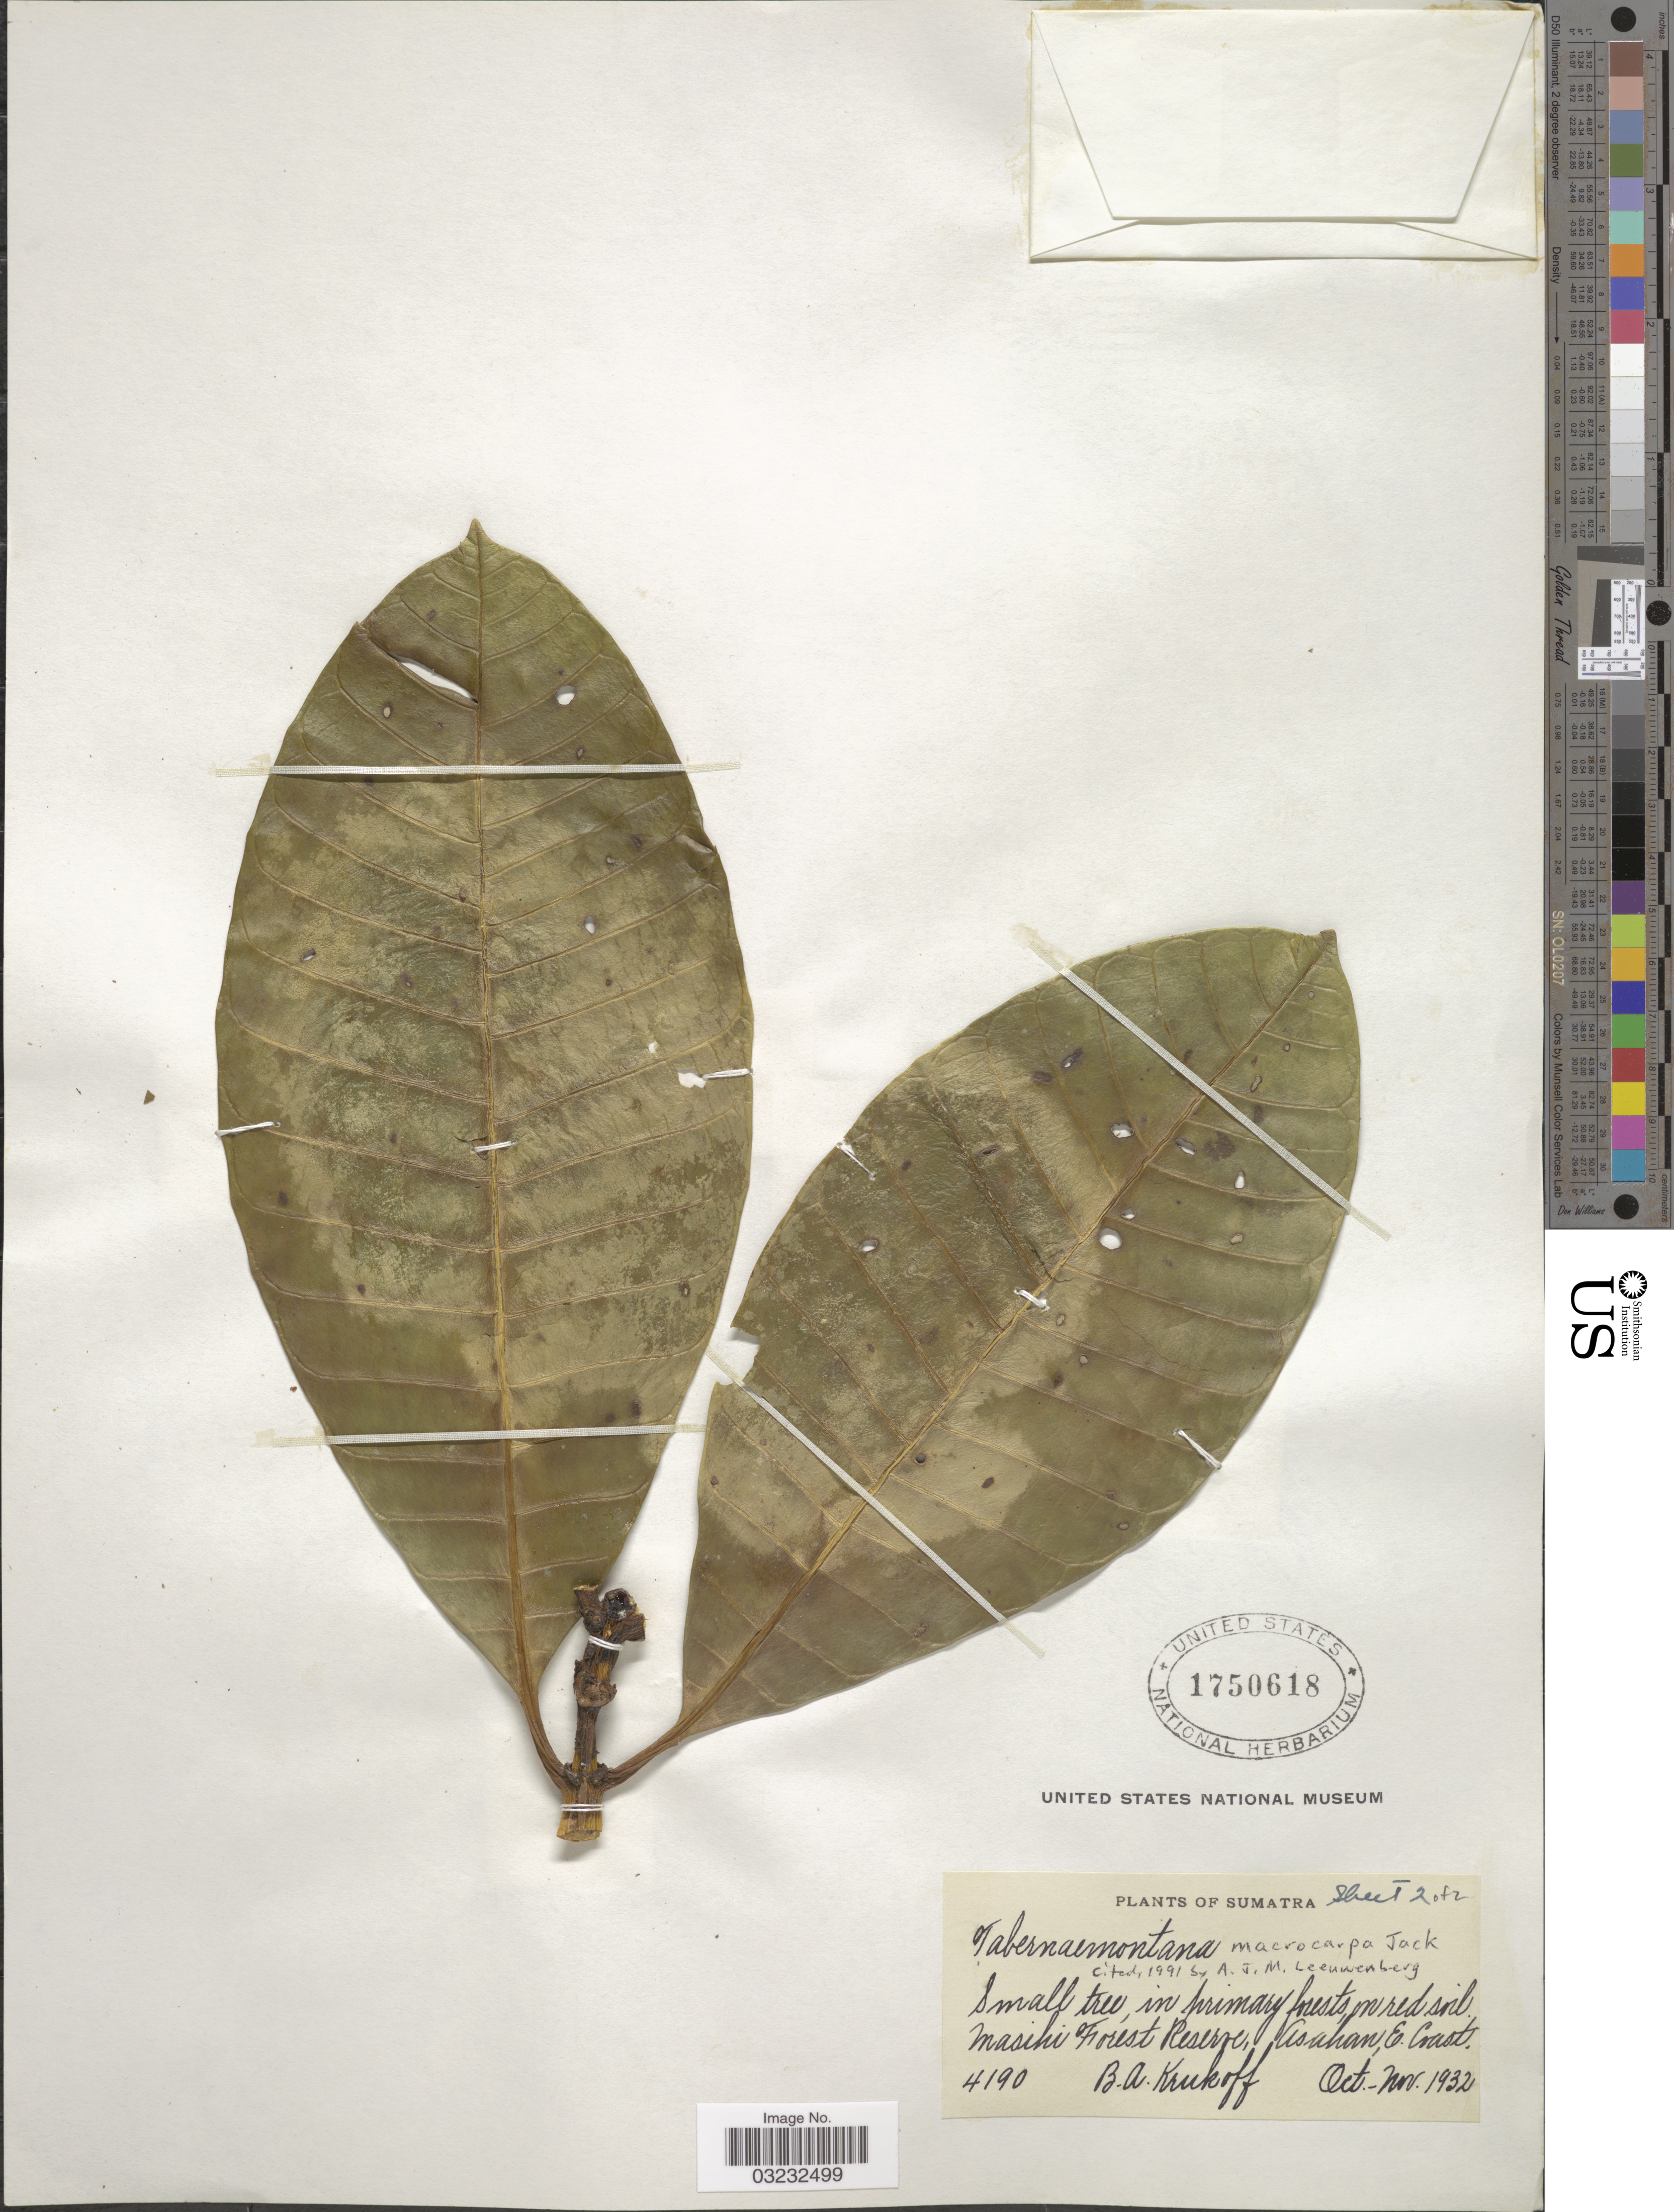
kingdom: Plantae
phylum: Tracheophyta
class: Magnoliopsida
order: Gentianales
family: Apocynaceae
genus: Tabernaemontana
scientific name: Tabernaemontana macrocarpa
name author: Jack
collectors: B. A. Krukoff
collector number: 4190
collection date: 1932-10/1932-11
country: Indonesia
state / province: Sumatra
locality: Masihi Forest Reserve, Asahan, E. Coast.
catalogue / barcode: US 1750618